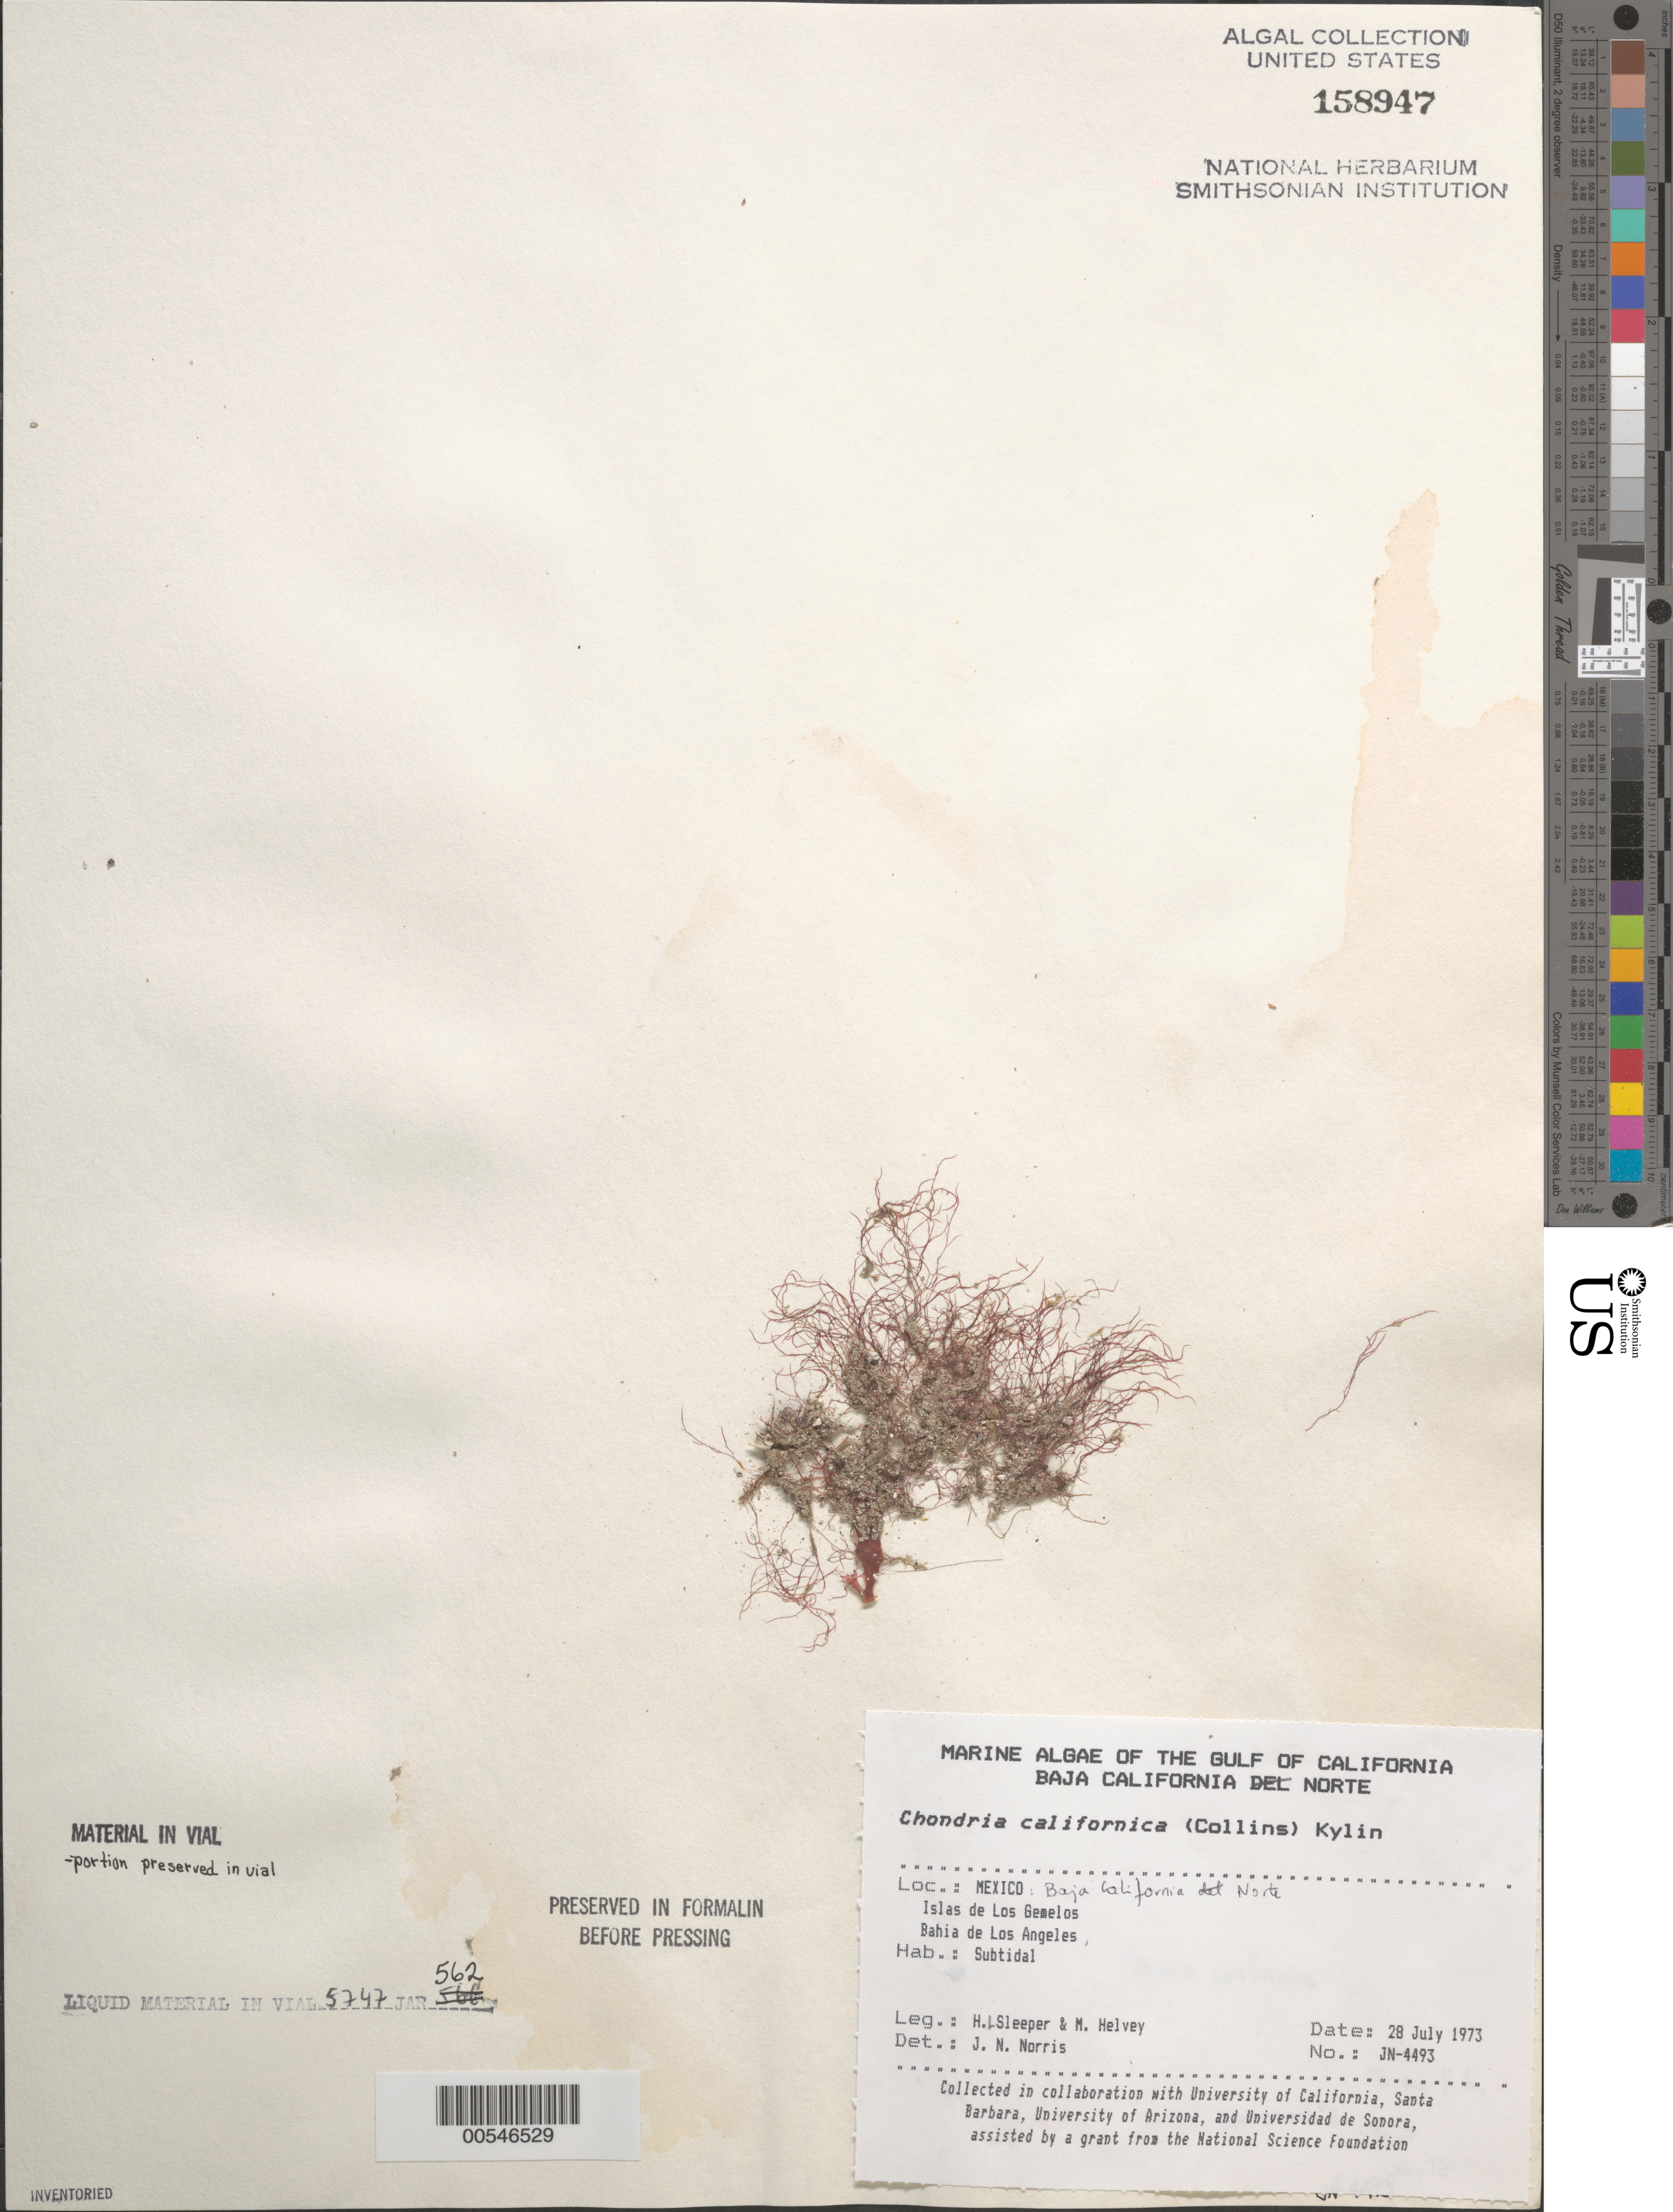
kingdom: Plantae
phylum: Rhodophyta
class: Florideophyceae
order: Ceramiales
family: Rhodomelaceae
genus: Chondria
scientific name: Chondria acrorhizophora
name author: Setch. & N.L. Gardner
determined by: Algae name updating Project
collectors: H. Sleeper & M. Helvey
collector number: JN-4493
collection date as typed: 28 Jul 1973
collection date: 1973-07-28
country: Mexico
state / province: Baja California Norte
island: Isla de Los Gemelitos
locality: Bahia de los Angeles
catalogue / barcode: US 158947